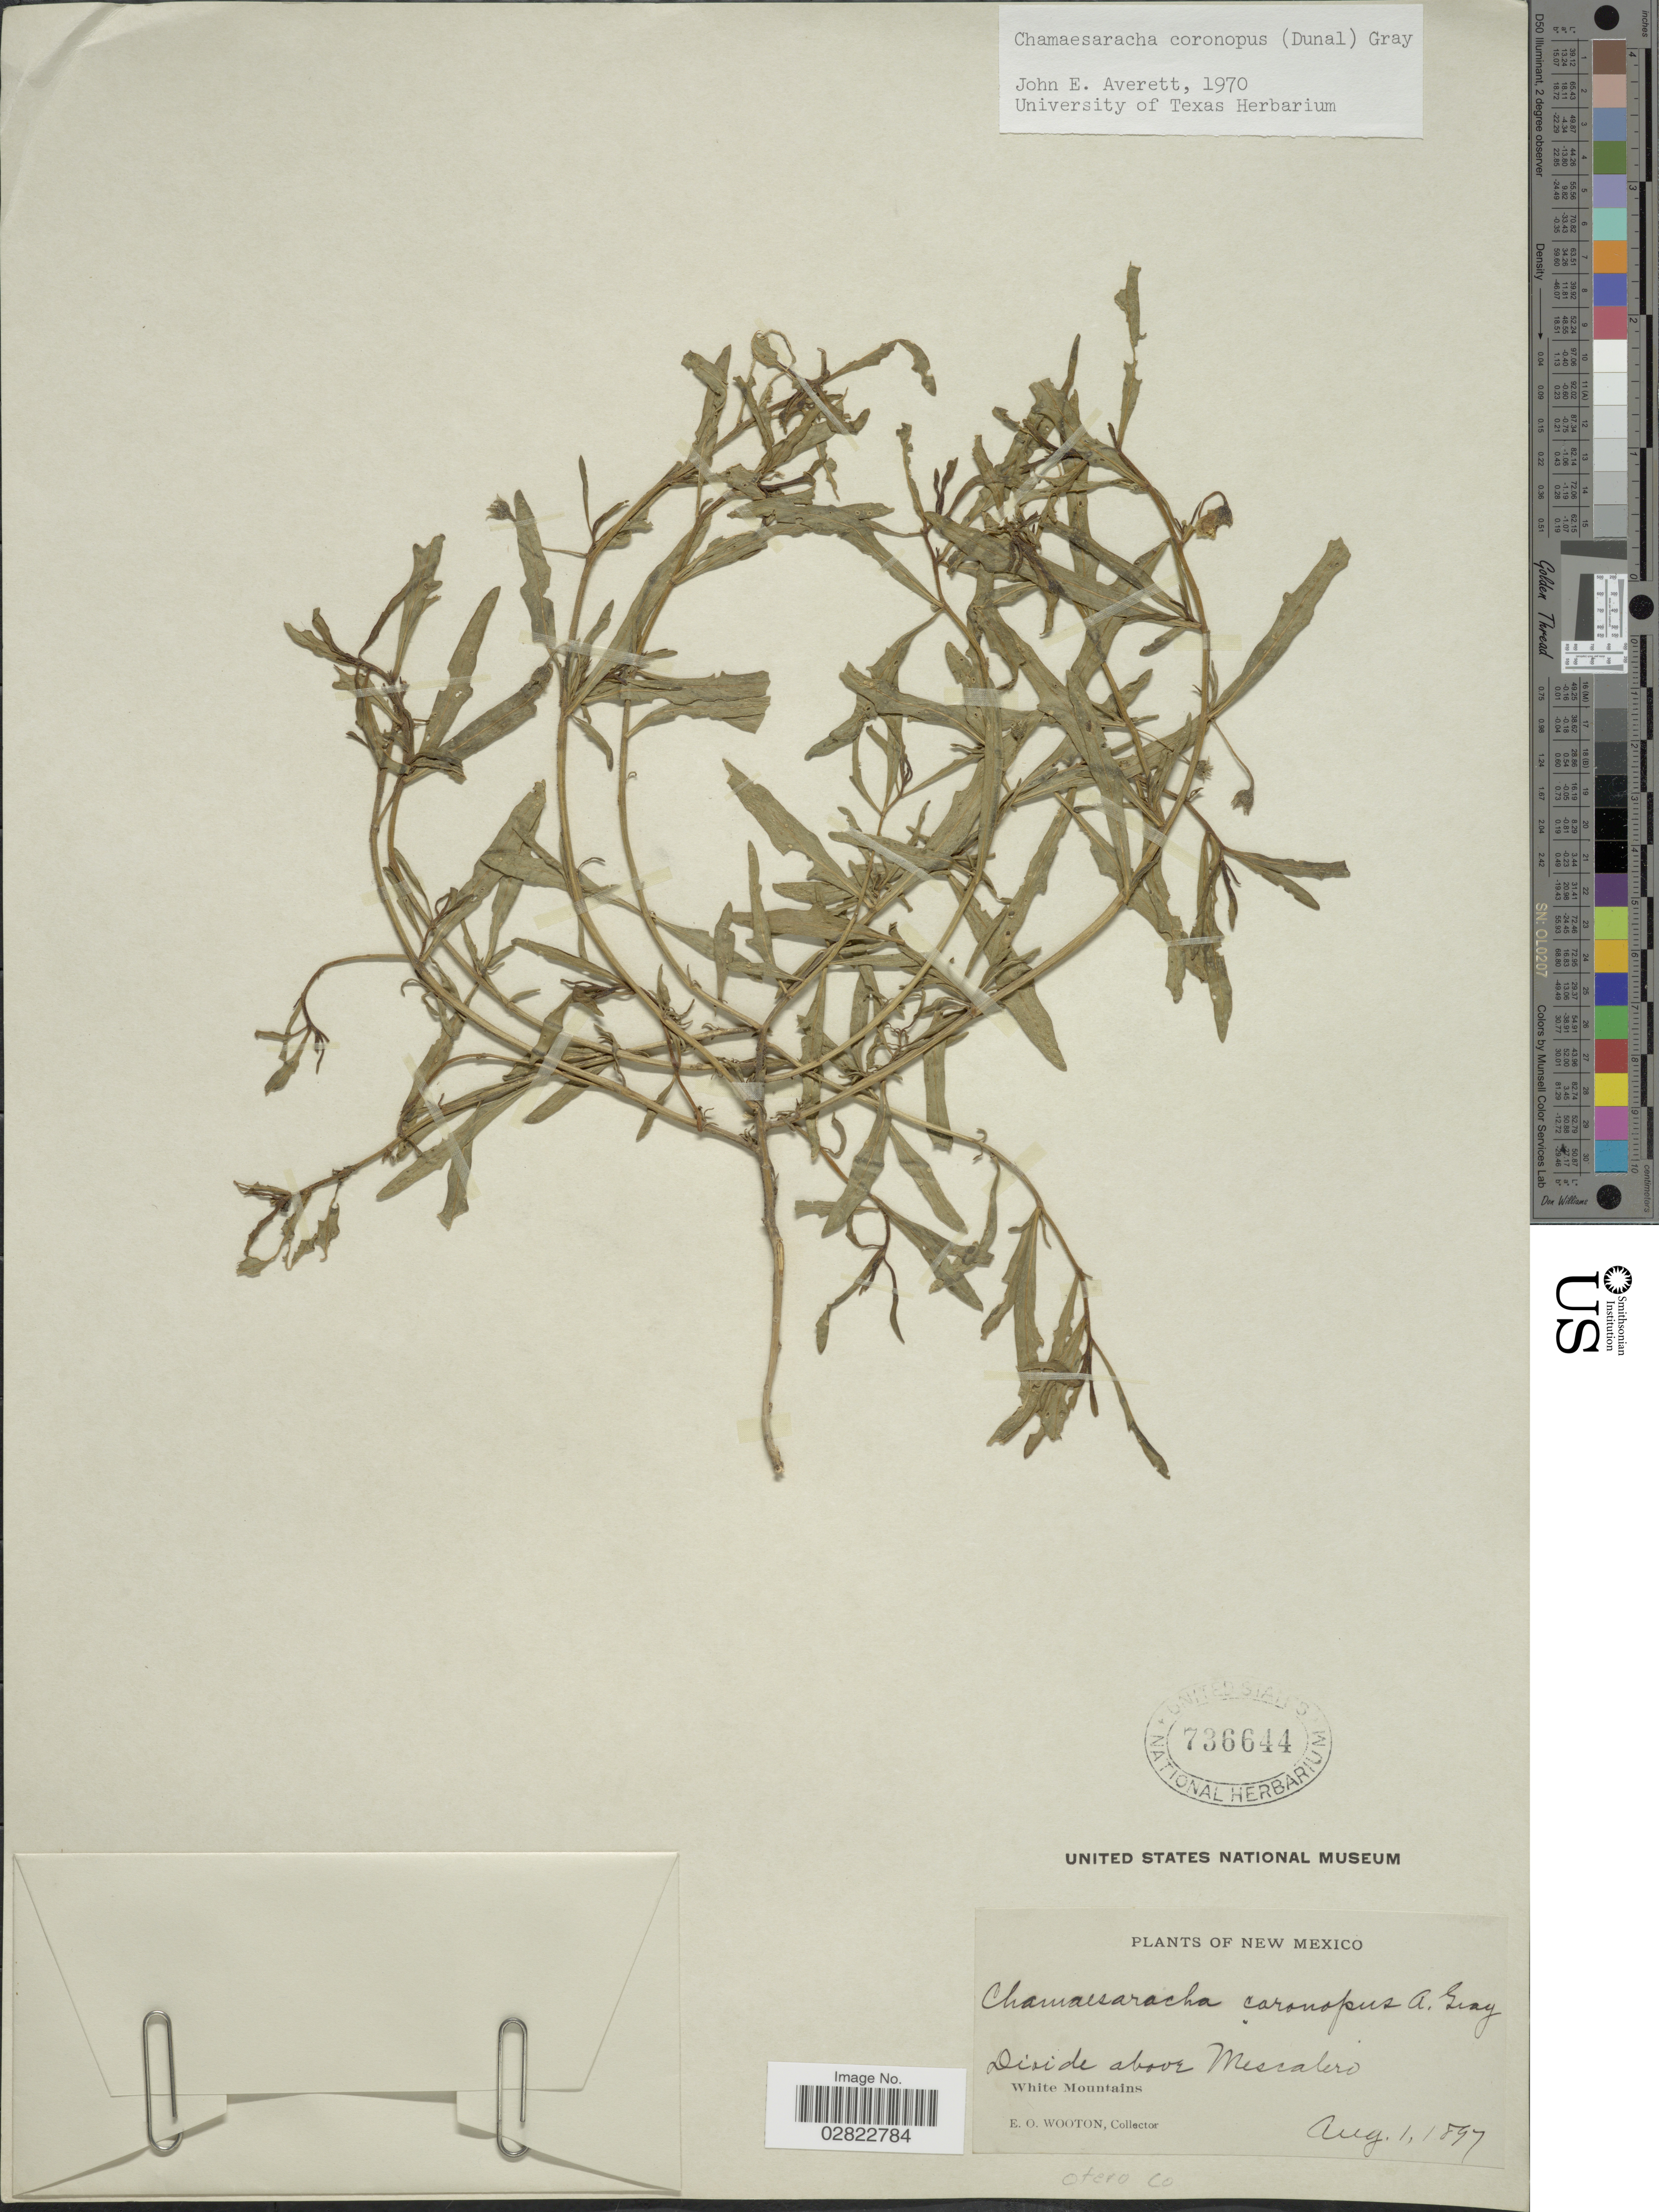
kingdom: Plantae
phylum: Tracheophyta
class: Magnoliopsida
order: Solanales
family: Solanaceae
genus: Chamaesaracha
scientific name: Chamaesaracha coronopus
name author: (Dunal) A. Gray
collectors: E. O. Wooton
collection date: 1897-08-01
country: United States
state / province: New Mexico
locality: Divide above Mescalero, White Mountains.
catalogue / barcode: US 736644